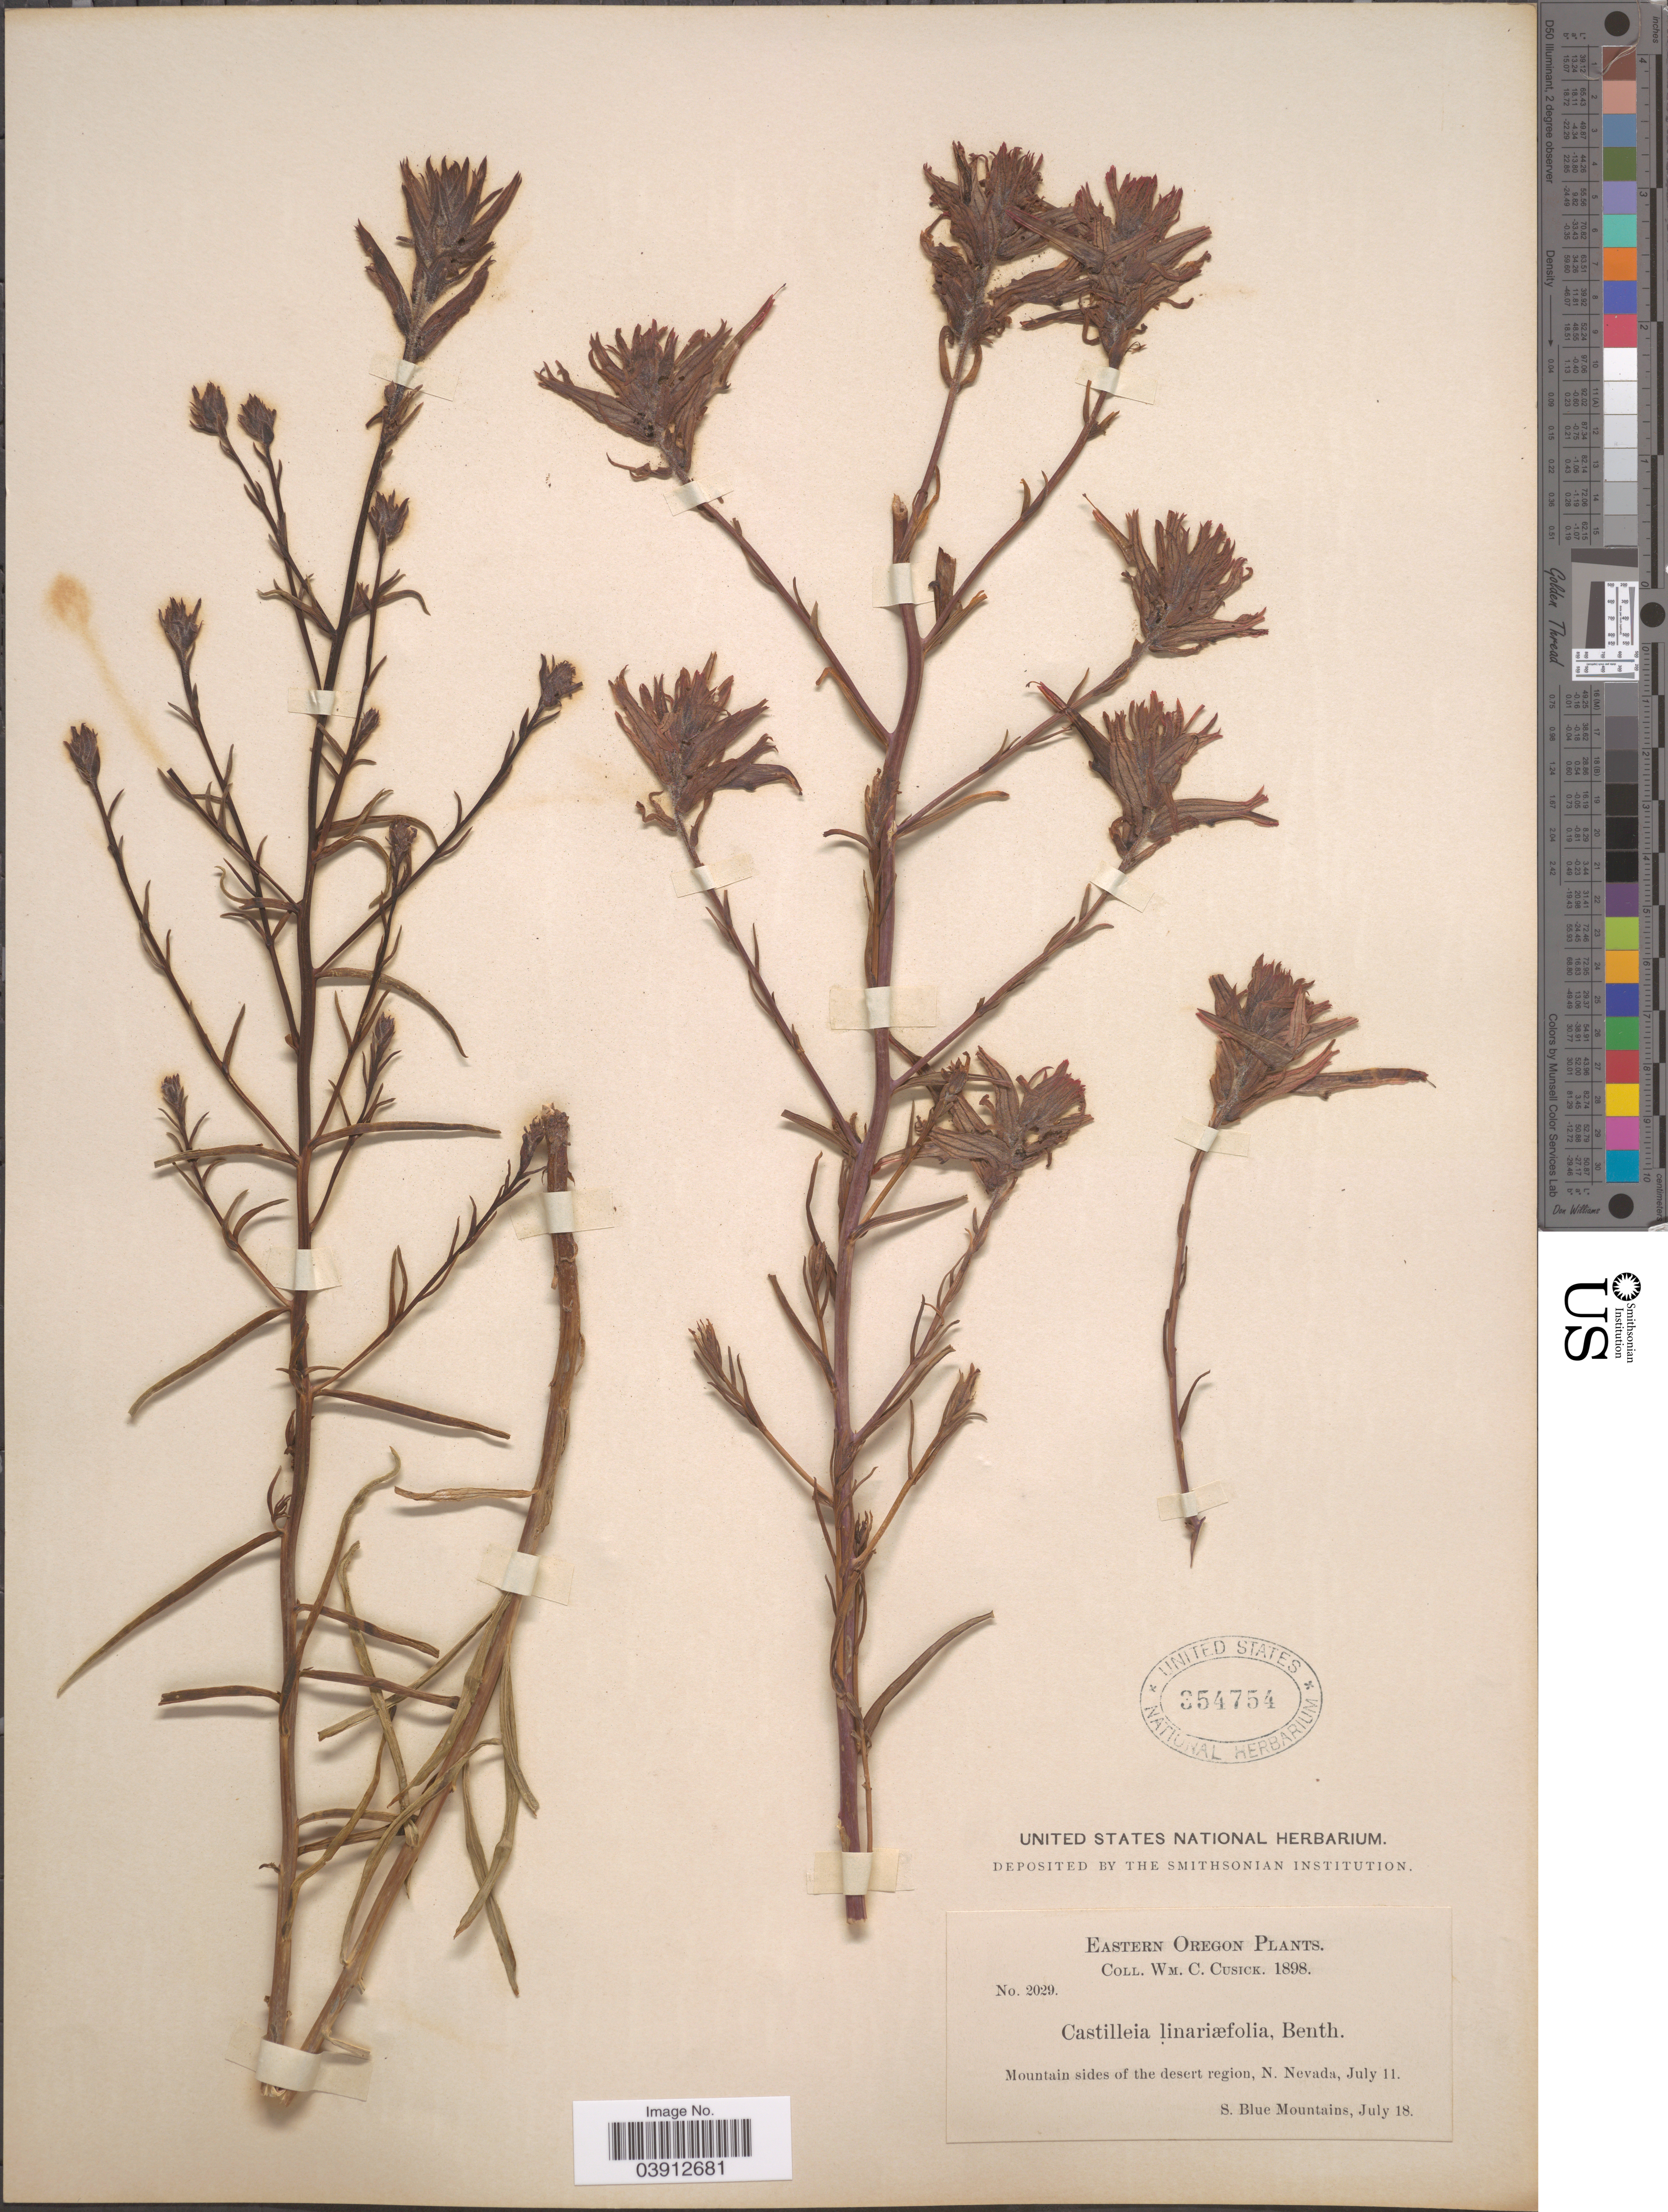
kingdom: Plantae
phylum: Tracheophyta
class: Magnoliopsida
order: Lamiales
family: Orobanchaceae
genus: Castilleja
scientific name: Castilleja linariifolia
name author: Benth.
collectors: W. C. Cusick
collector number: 2029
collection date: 1898-07-11/1898-07-18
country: United States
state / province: Oregon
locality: Eastern Oregon. Mountain sides of the desert region, N. Nevada, S. Blue Mountains.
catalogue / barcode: US 354754